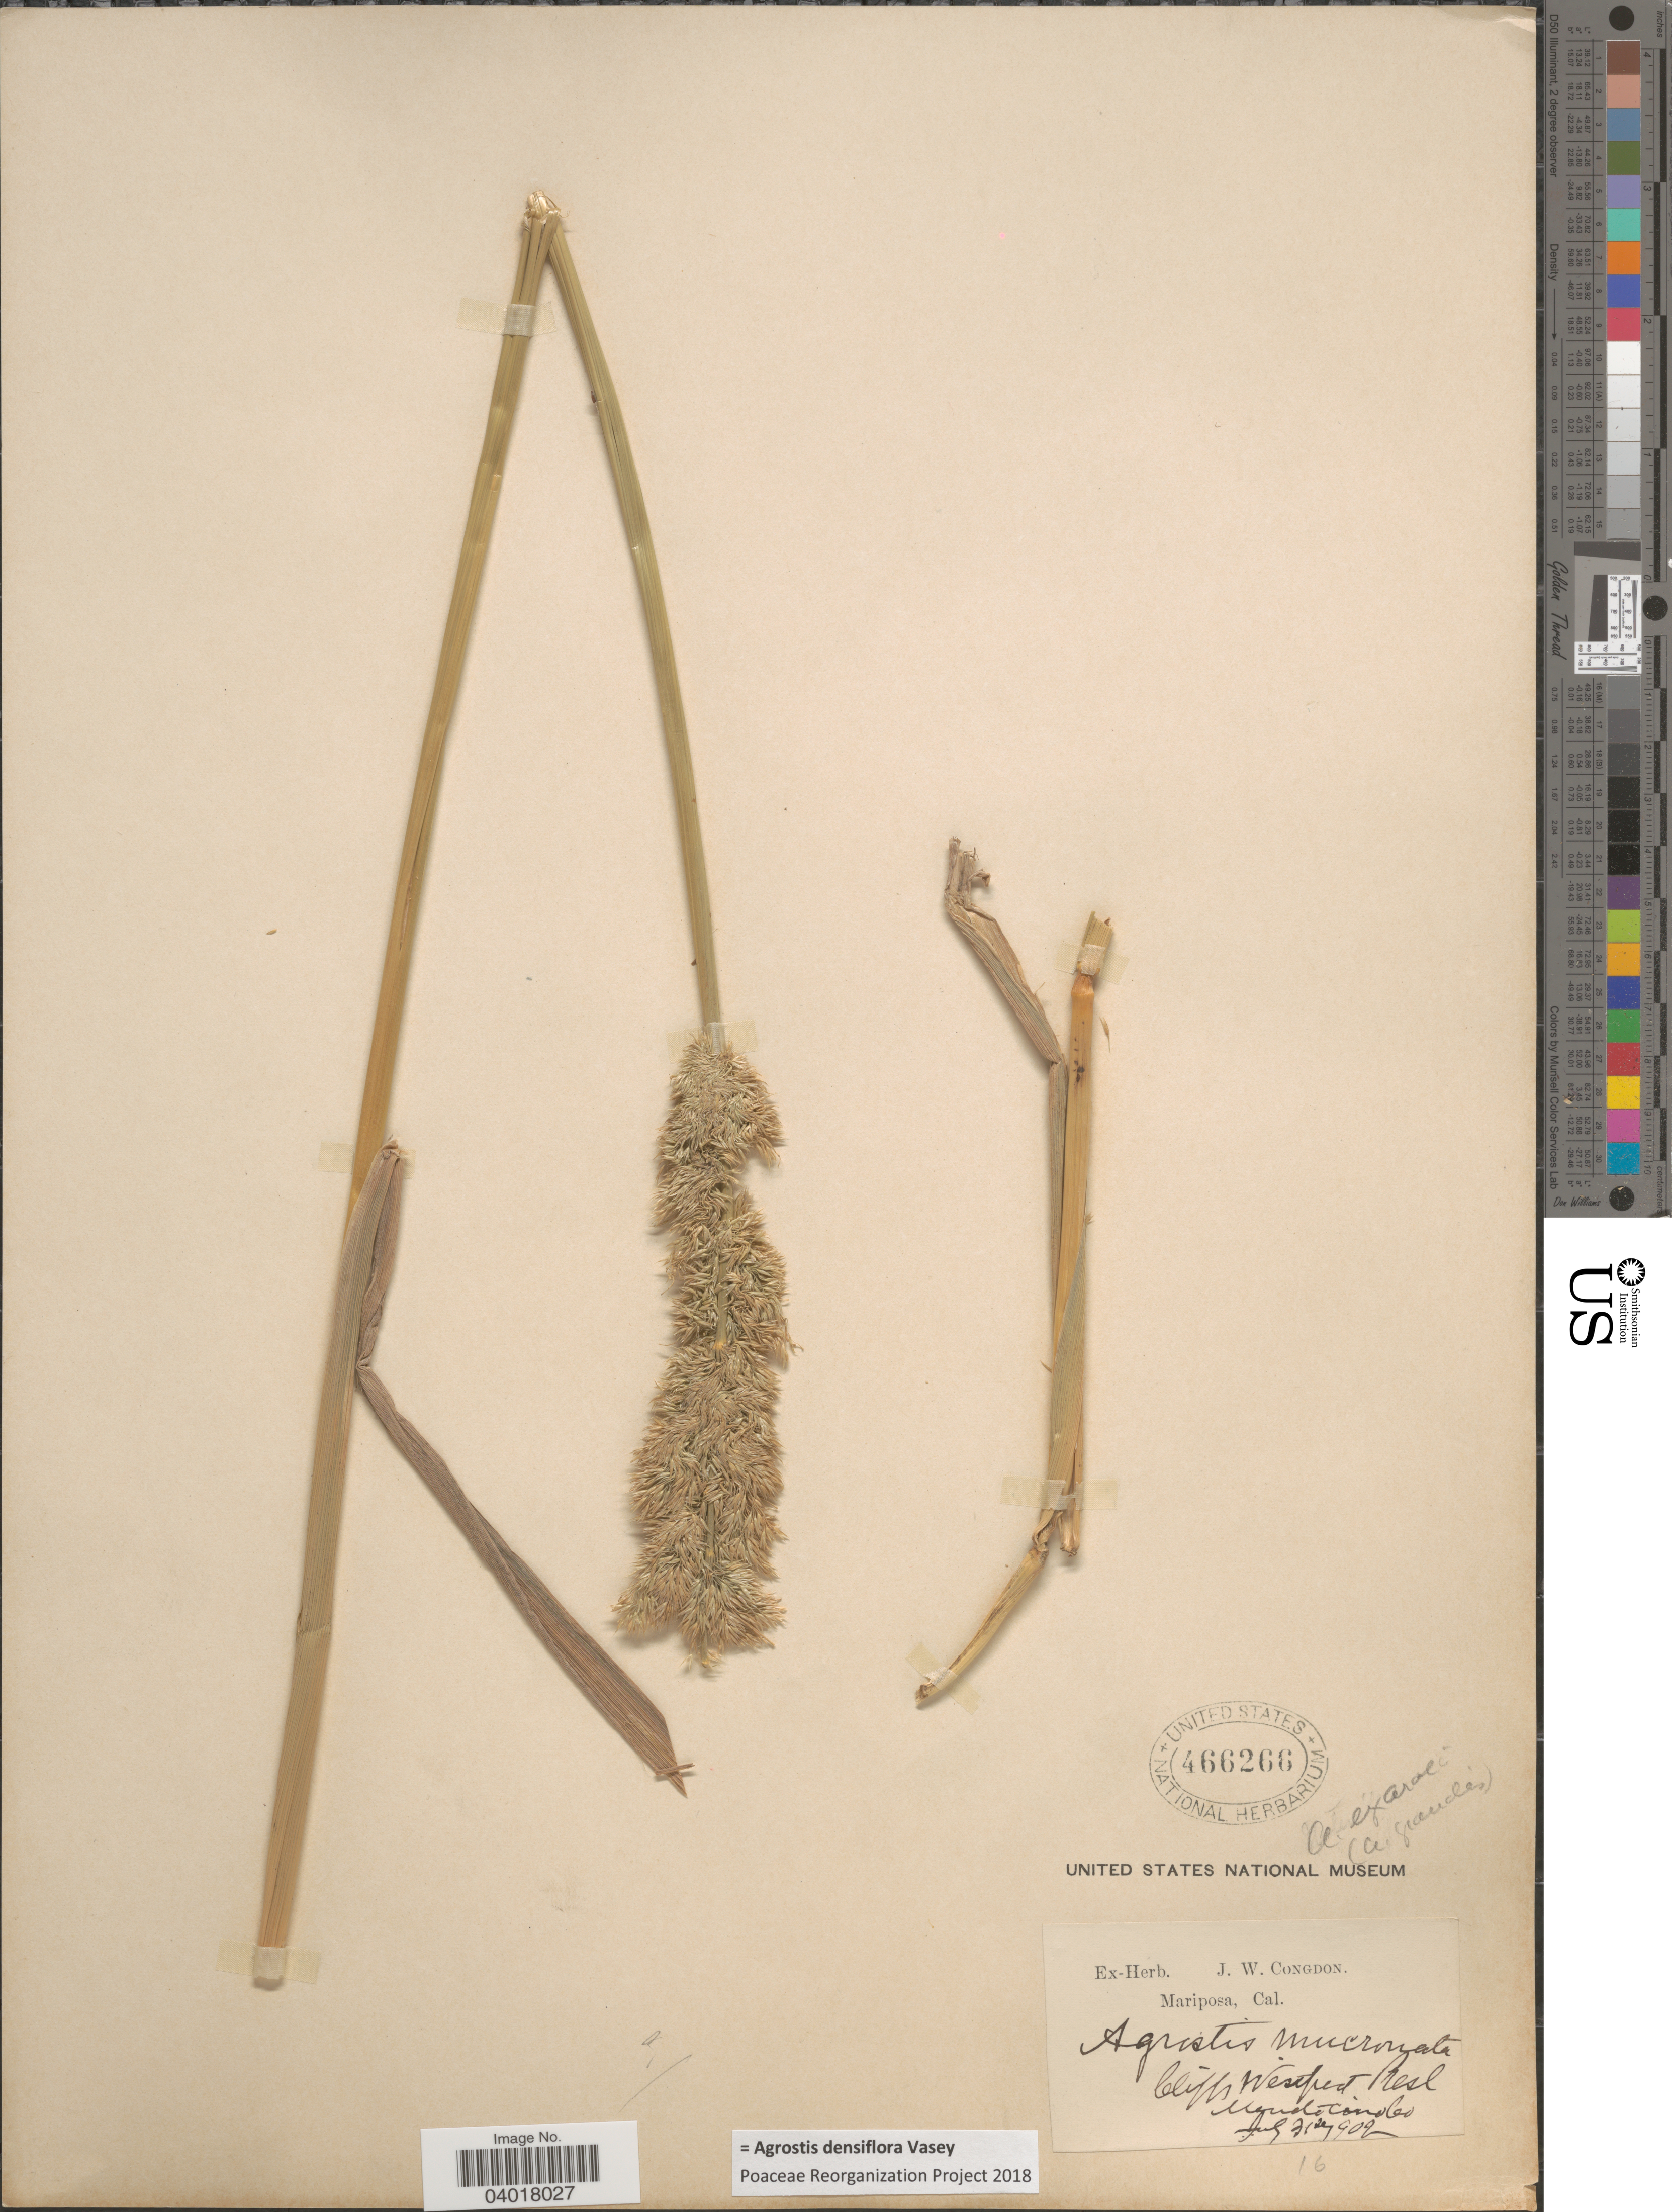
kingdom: Plantae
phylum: Tracheophyta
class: Liliopsida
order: Poales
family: Poaceae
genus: Agrostis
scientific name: Agrostis densiflora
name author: Vasey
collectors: ex herb. J. W. Congdon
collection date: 1902-07-31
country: United States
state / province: California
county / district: Mendocino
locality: Cliffs Westport Resl. Mendocino Co.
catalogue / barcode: US 466266